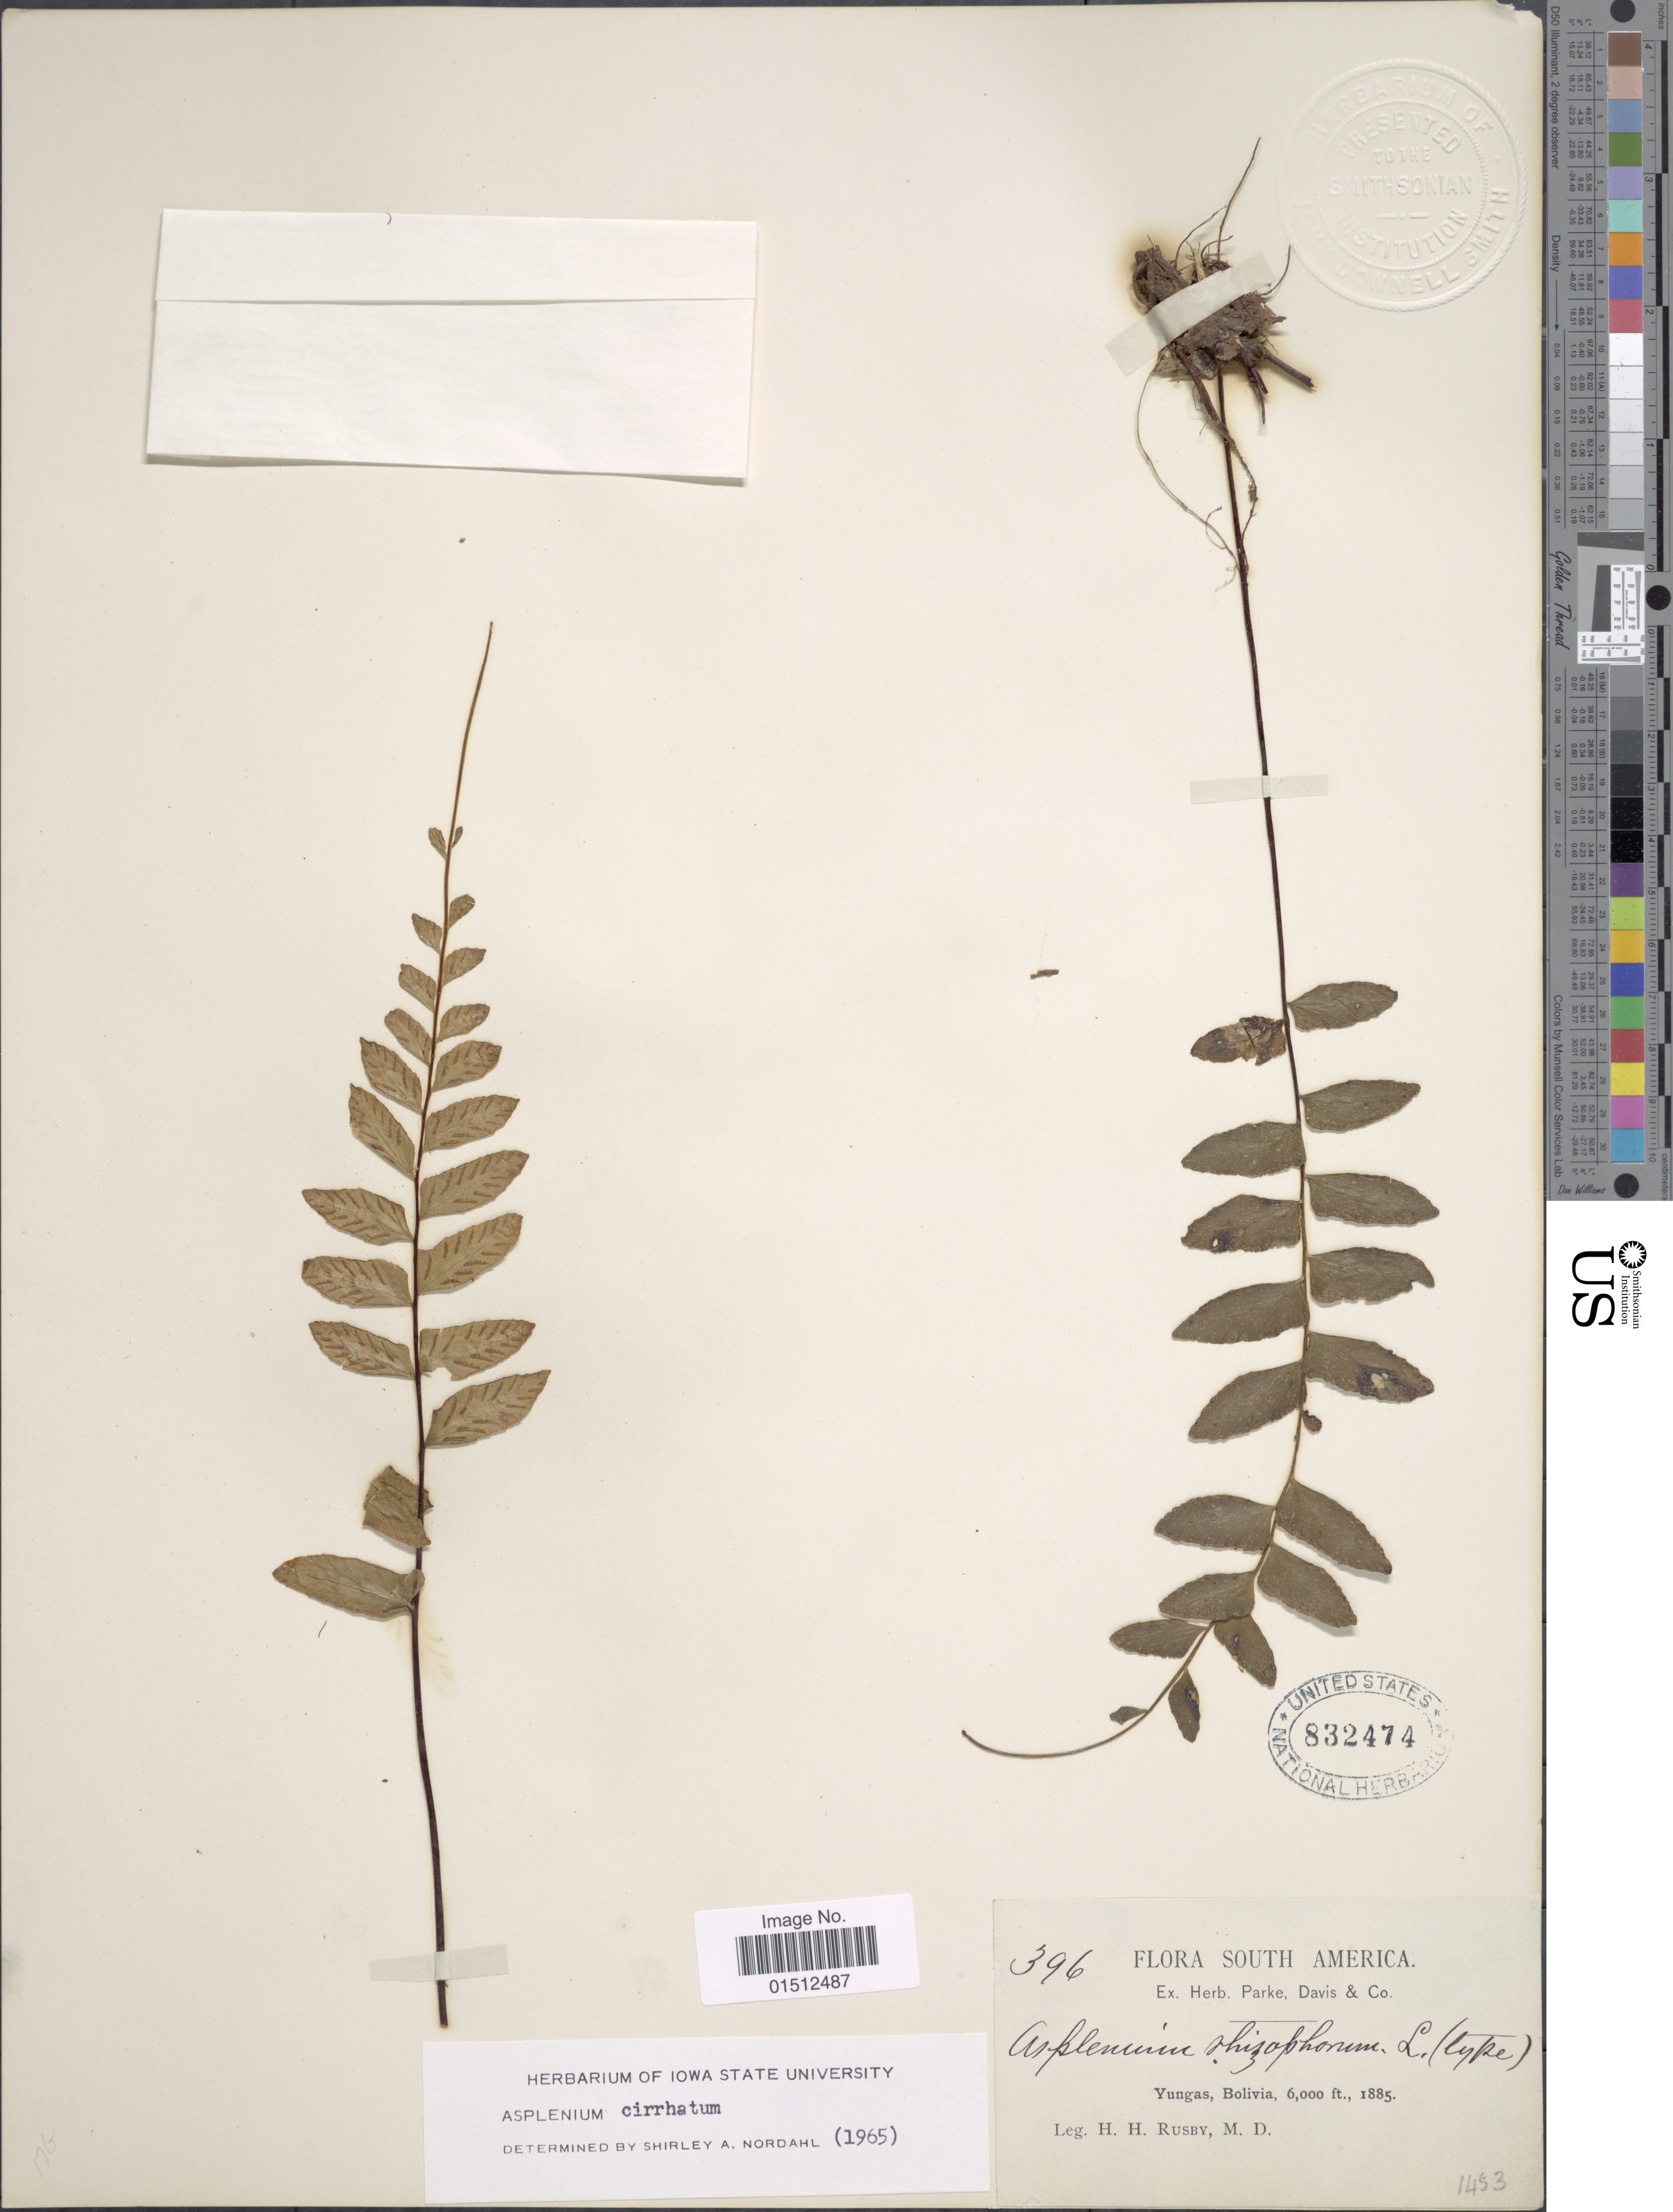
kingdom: Plantae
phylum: Tracheophyta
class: Polypodiopsida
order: Polypodiales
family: Aspleniaceae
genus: Asplenium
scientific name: Asplenium radicans var. cirrhatum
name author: (Rich. ex Willd.) Rosenst.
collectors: H. H. Rusby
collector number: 396/1453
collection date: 1885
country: Bolivia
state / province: La Paz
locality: Yungas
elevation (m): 1829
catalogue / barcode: US 832474